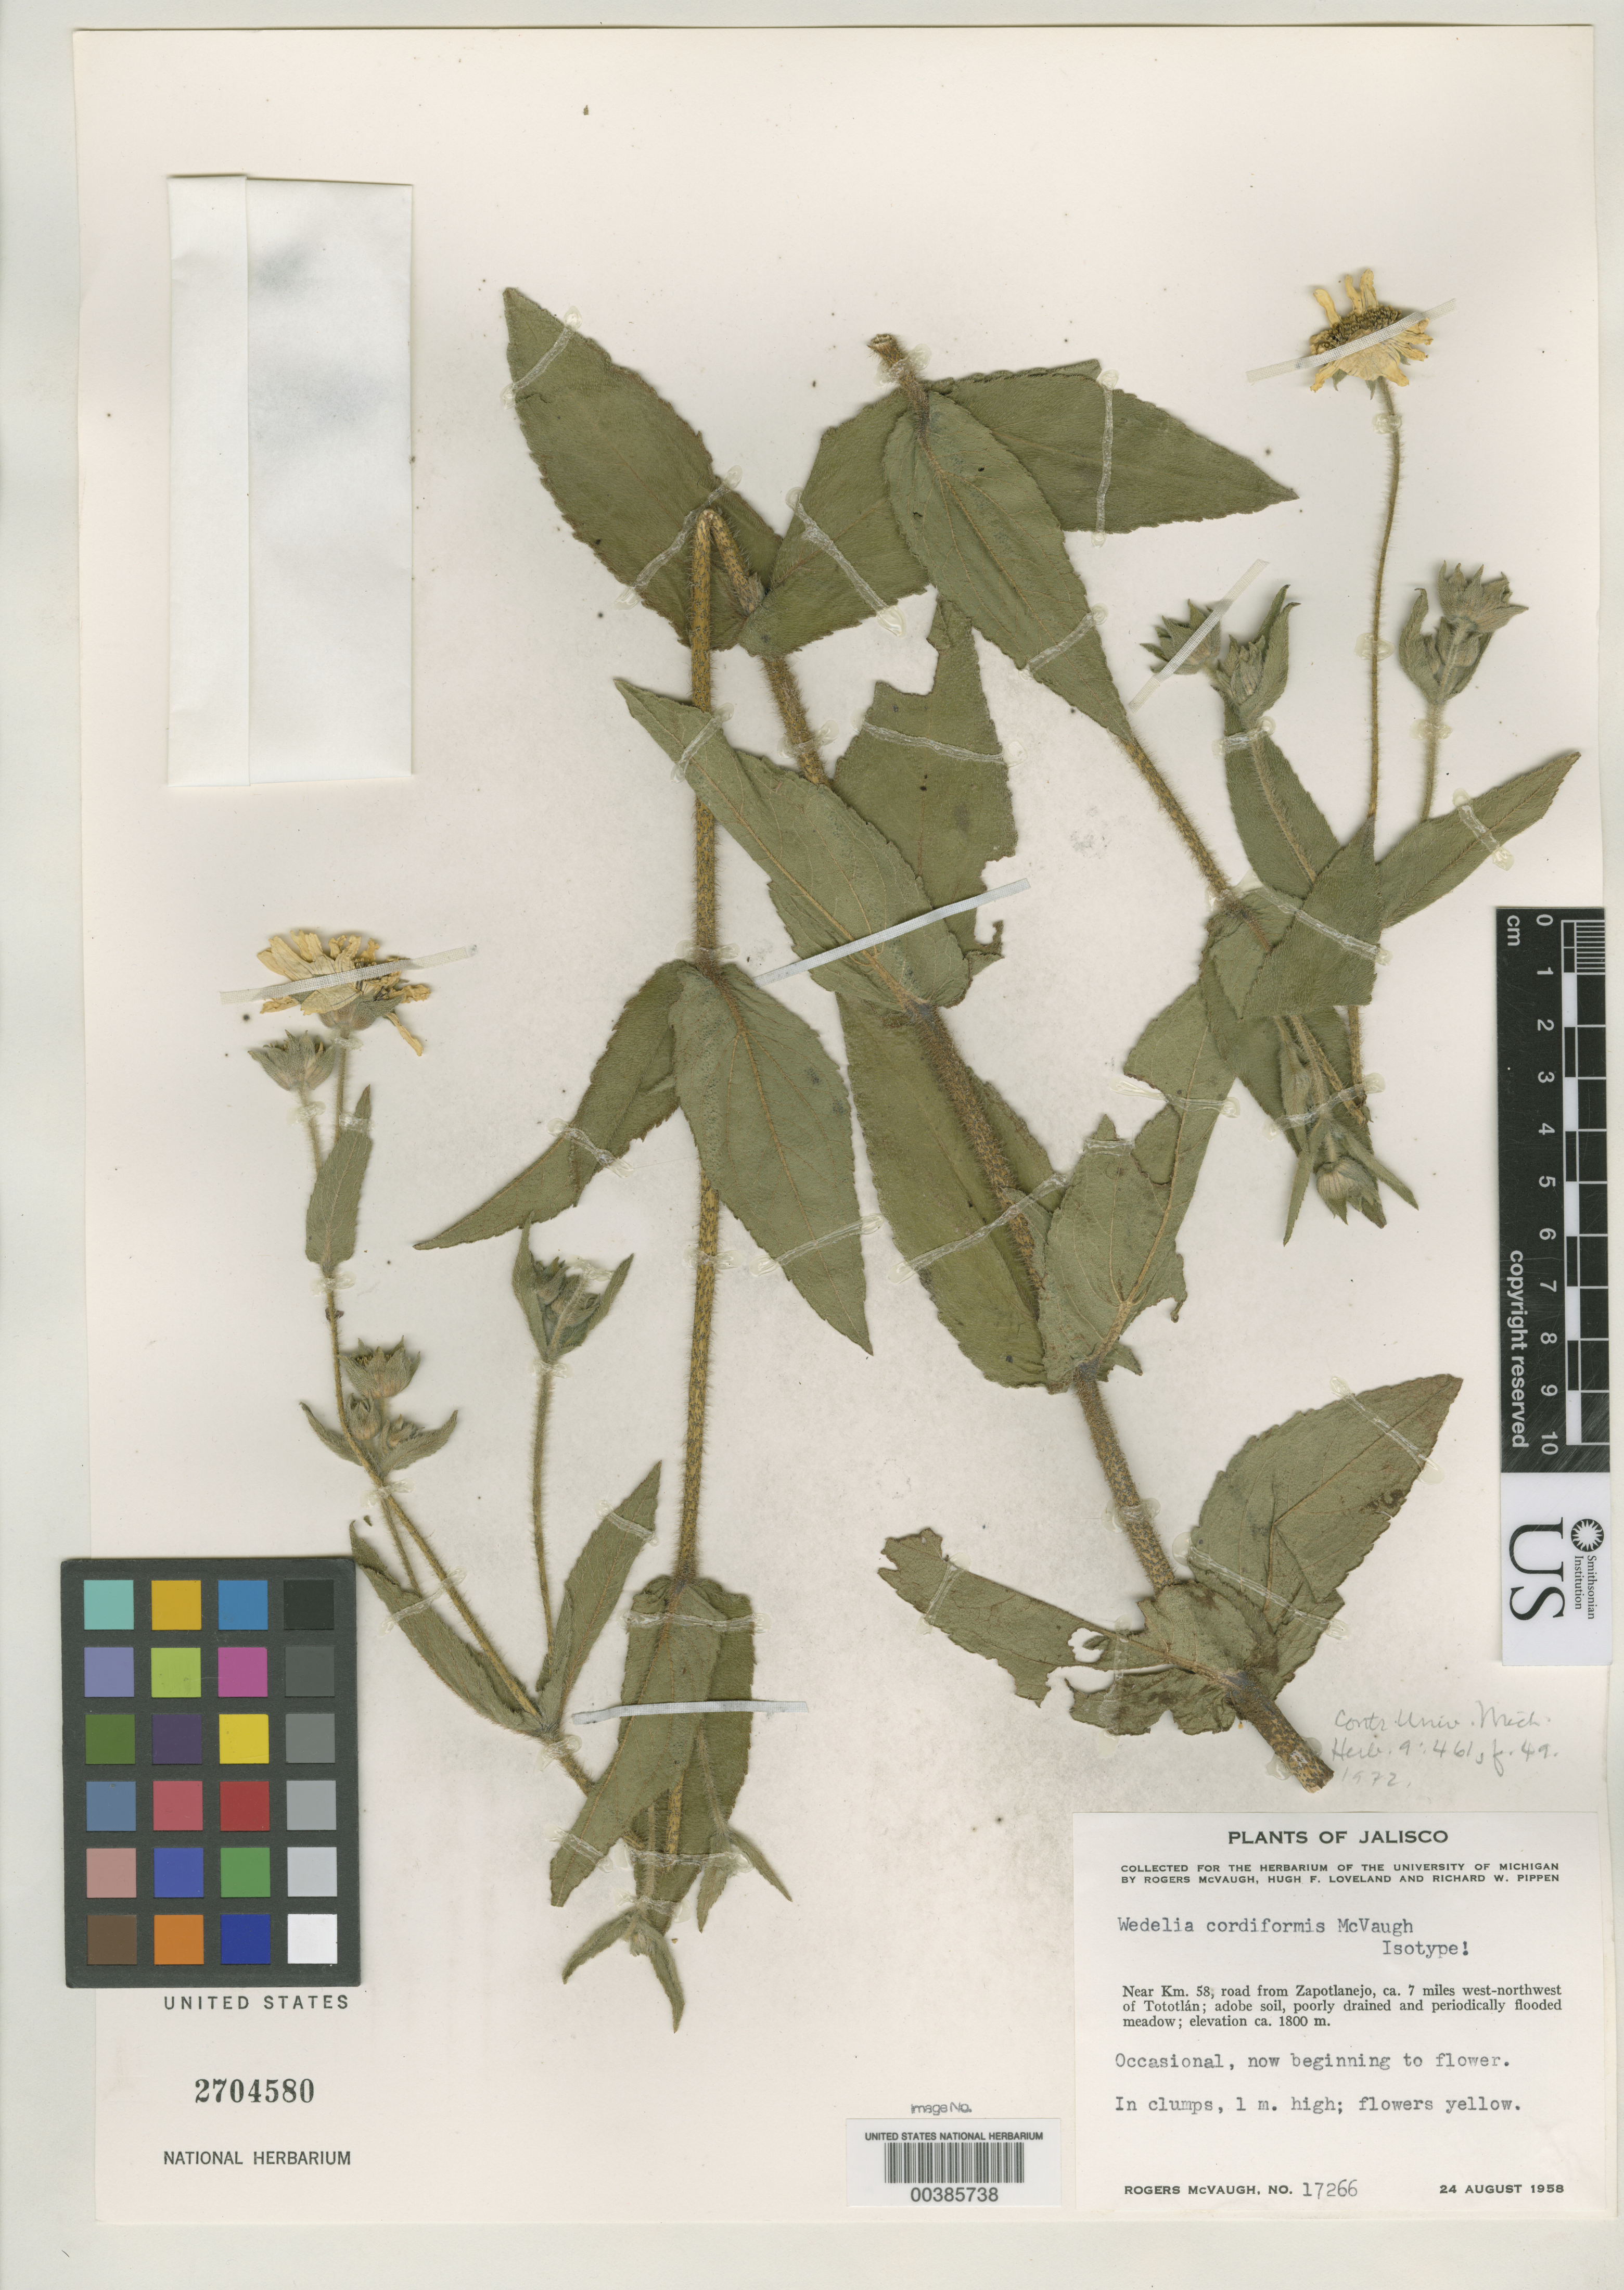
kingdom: Plantae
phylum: Tracheophyta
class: Magnoliopsida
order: Asterales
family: Asteraceae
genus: Wedelia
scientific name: Wedelia cordiformis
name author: McVaugh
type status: Isotype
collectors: R. McVaugh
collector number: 17266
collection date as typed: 24 Aug 1958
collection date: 1958-08-24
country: Mexico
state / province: Jalisco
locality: Between Zapotlanejo and Tototlan.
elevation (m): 1800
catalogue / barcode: US 2704580